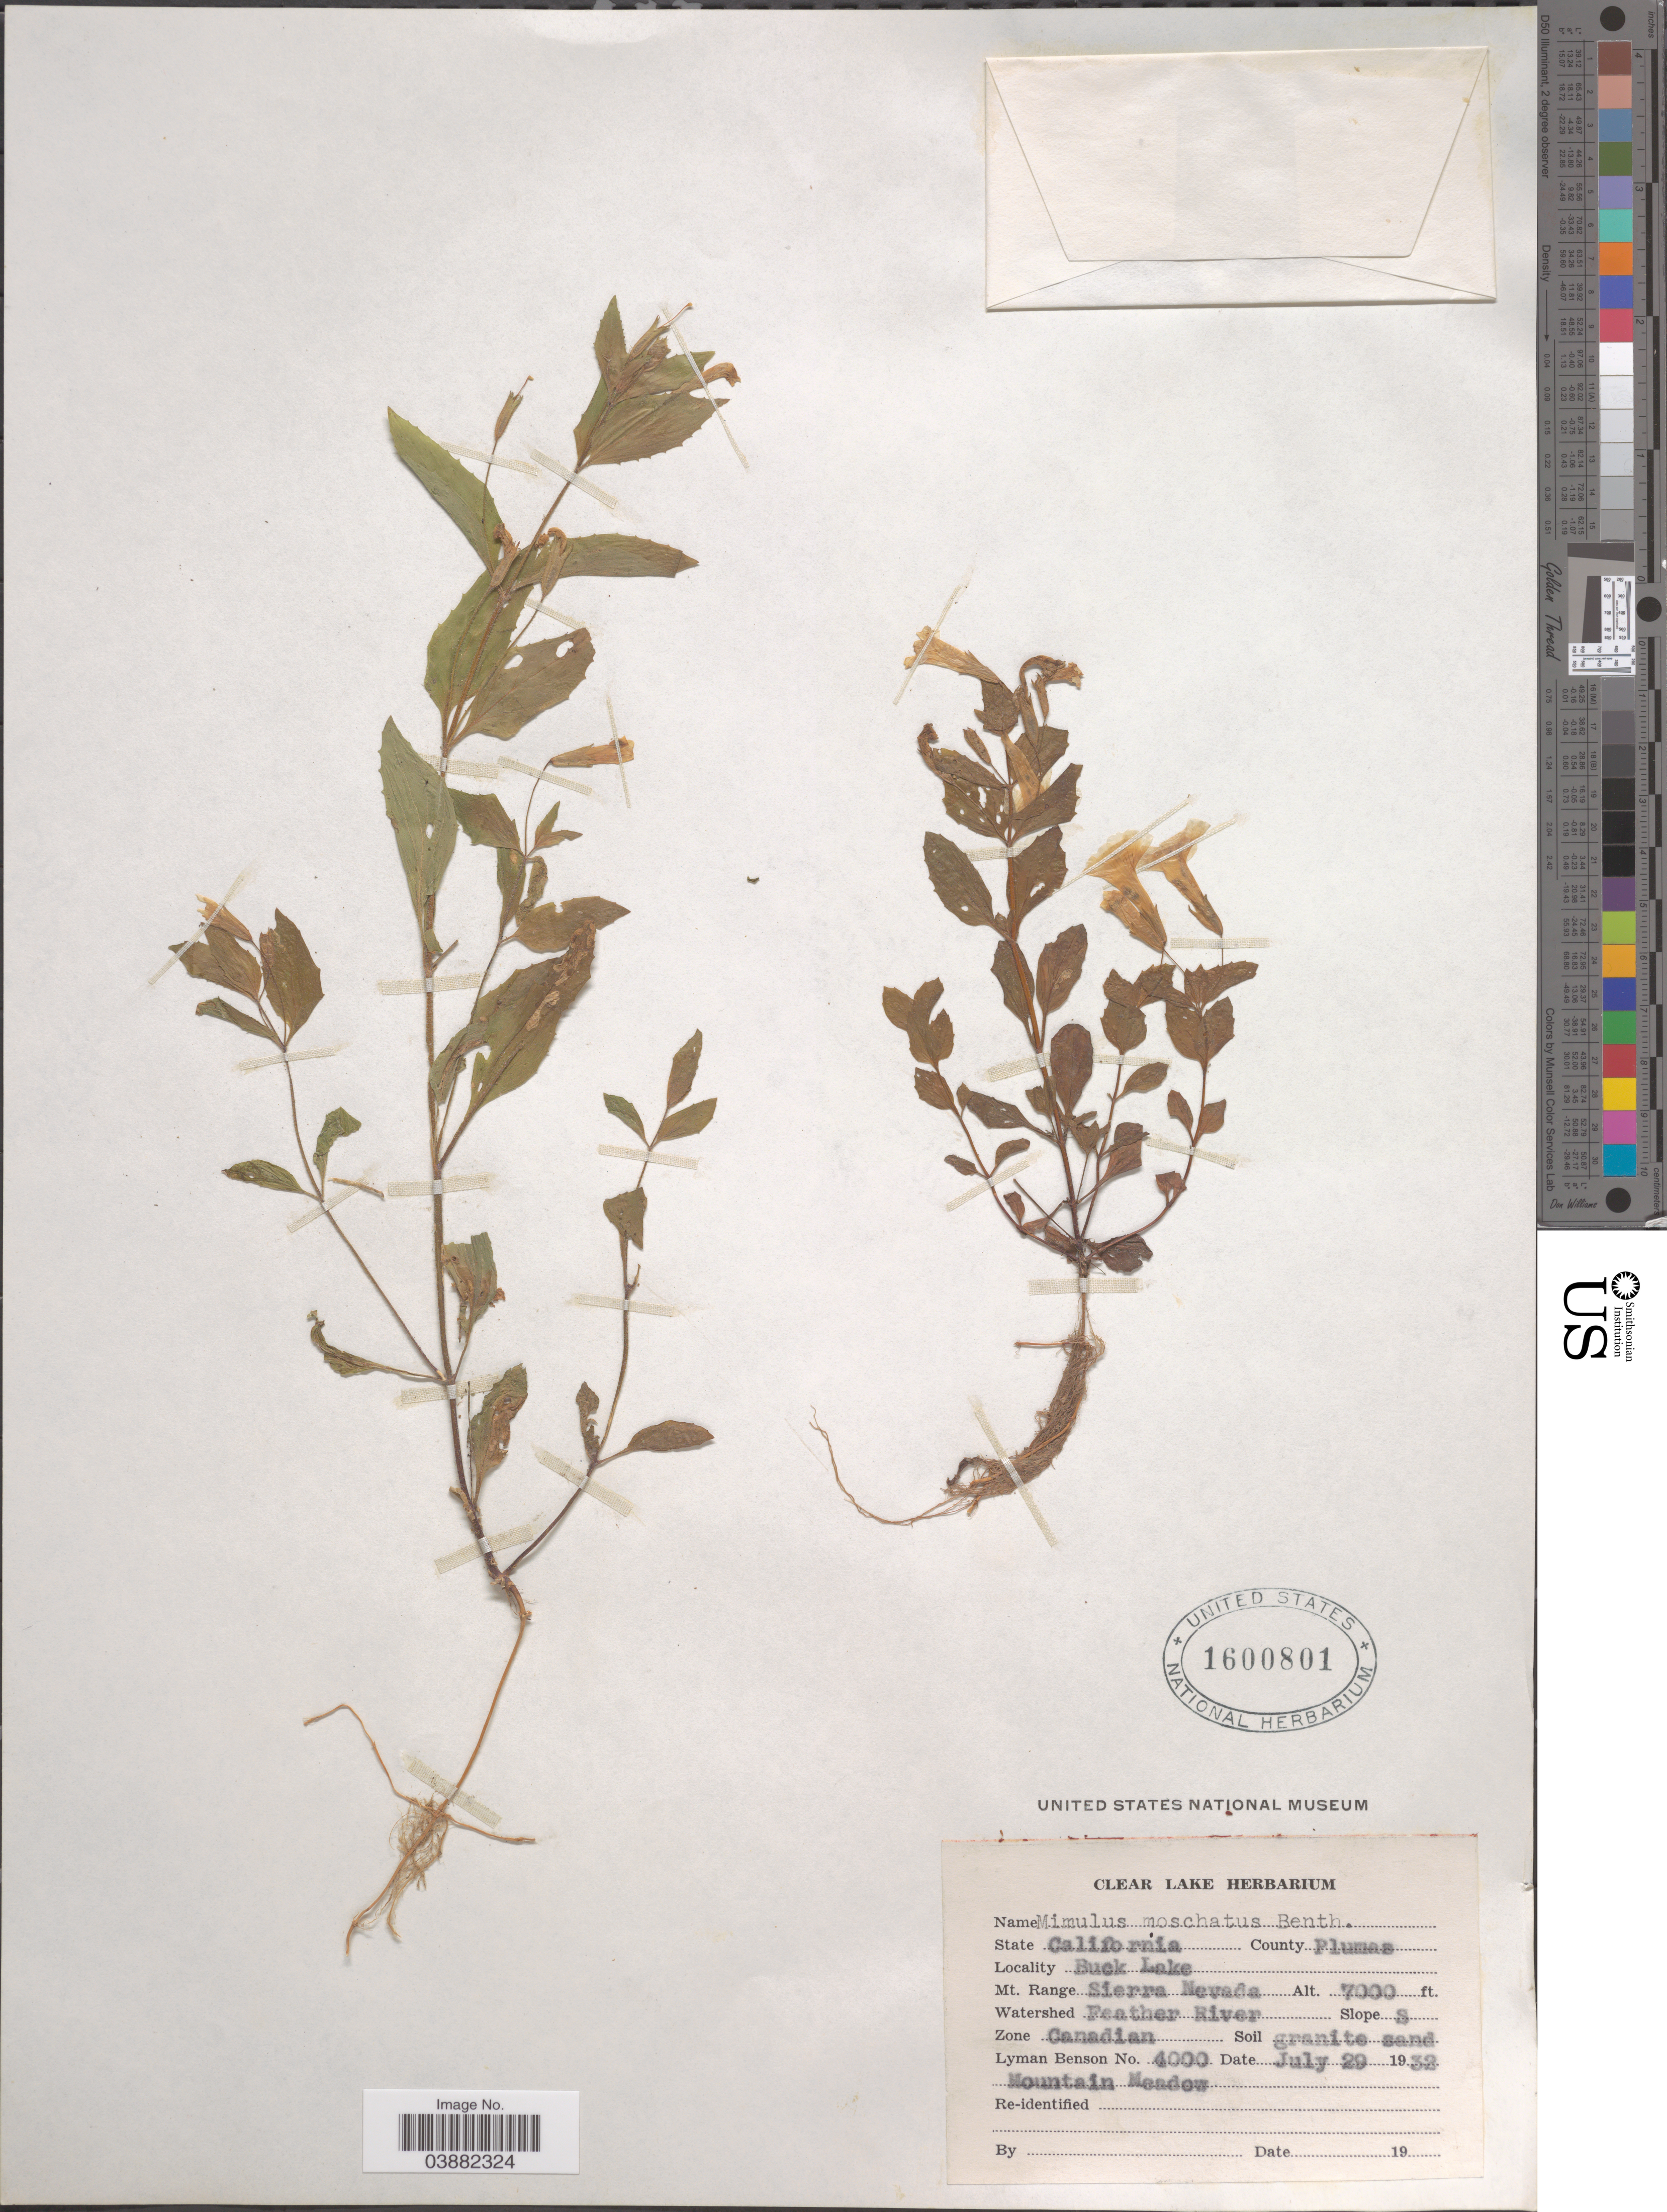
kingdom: Plantae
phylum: Tracheophyta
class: Magnoliopsida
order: Lamiales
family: Phrymaceae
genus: Mimulus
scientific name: Mimulus moschatus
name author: Douglas ex Lindl.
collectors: L. D. Benson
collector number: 4000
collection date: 1932-07-29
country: United States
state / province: California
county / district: Plumas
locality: County Plumas. Buck Lake. Mt. Range Sierra Nevada. Watershed Feather River. Zone Canadian. Mountain Meadow.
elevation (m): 2134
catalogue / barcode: US 1600801